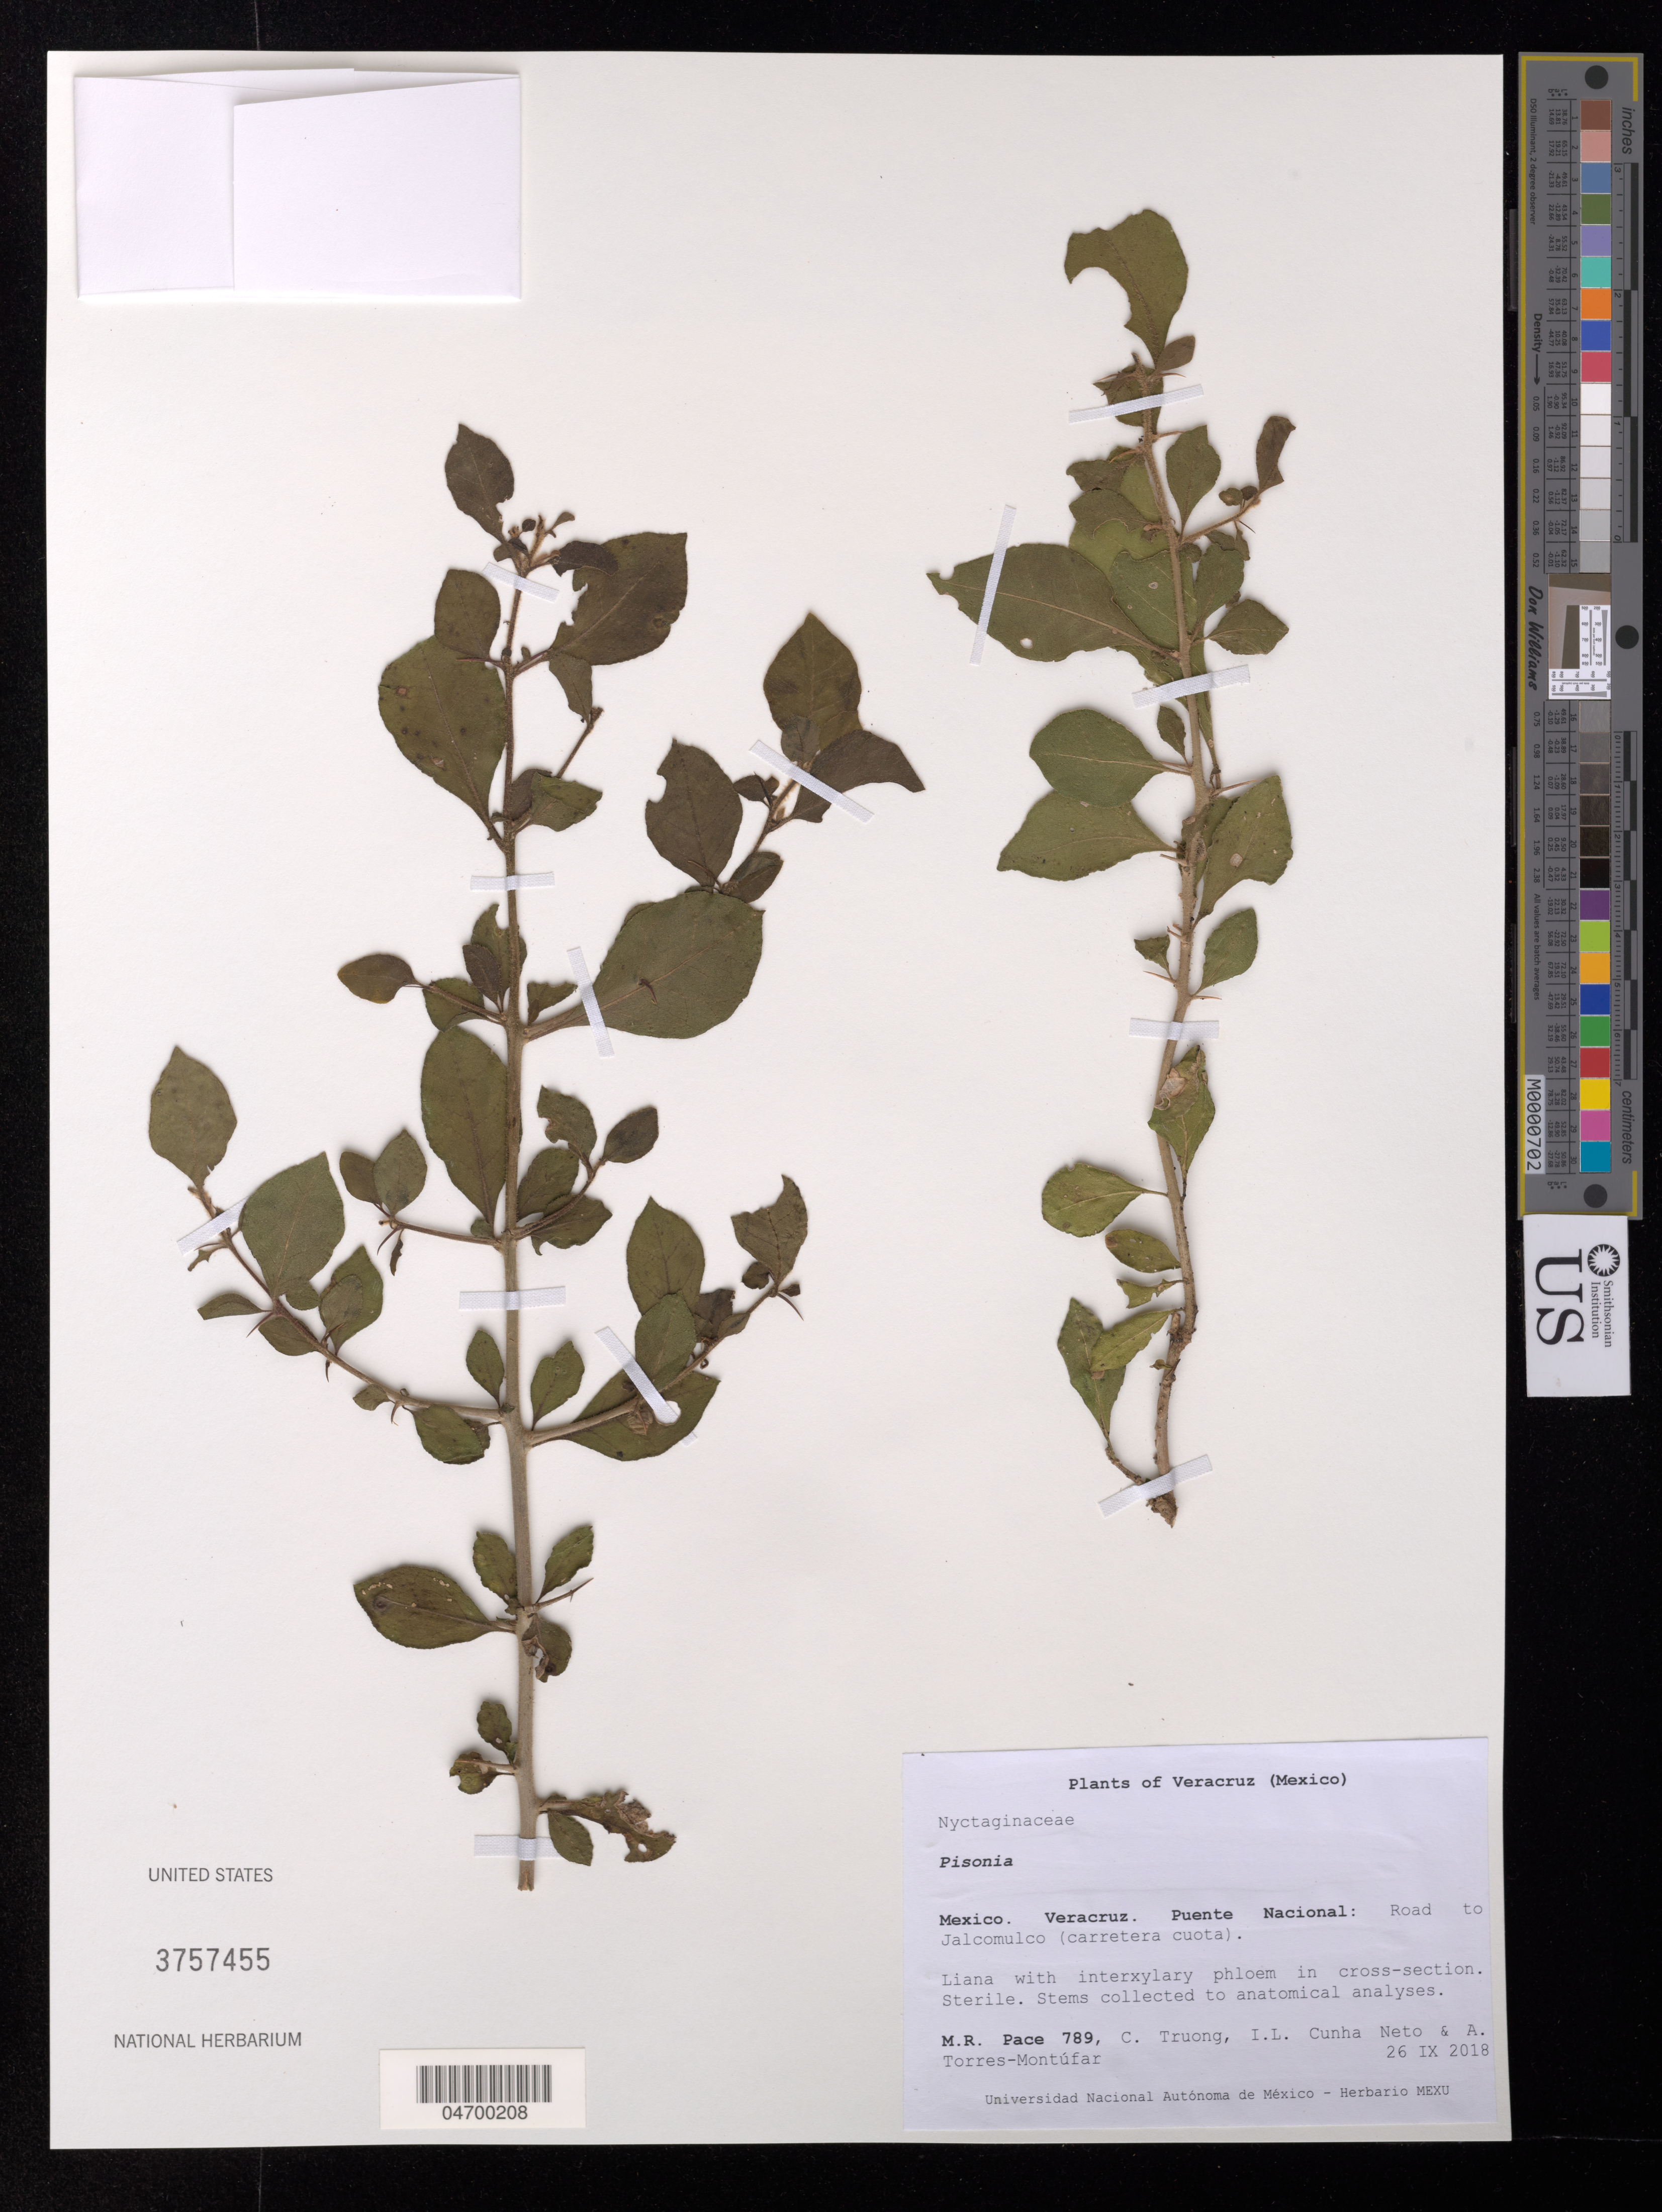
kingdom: Plantae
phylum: Tracheophyta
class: Magnoliopsida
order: Caryophyllales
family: Nyctaginaceae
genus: Pisonia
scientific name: Pisonia sp.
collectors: M. R. Pace, C. Truong, I. L. Cunha Neto & A. Torres-Montúfar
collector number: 789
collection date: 2018-09-26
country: Mexico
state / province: Veracruz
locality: Veracruz. Puente Nacional: Road to Jalcomulco (carretera cuota).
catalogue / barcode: US 3757455